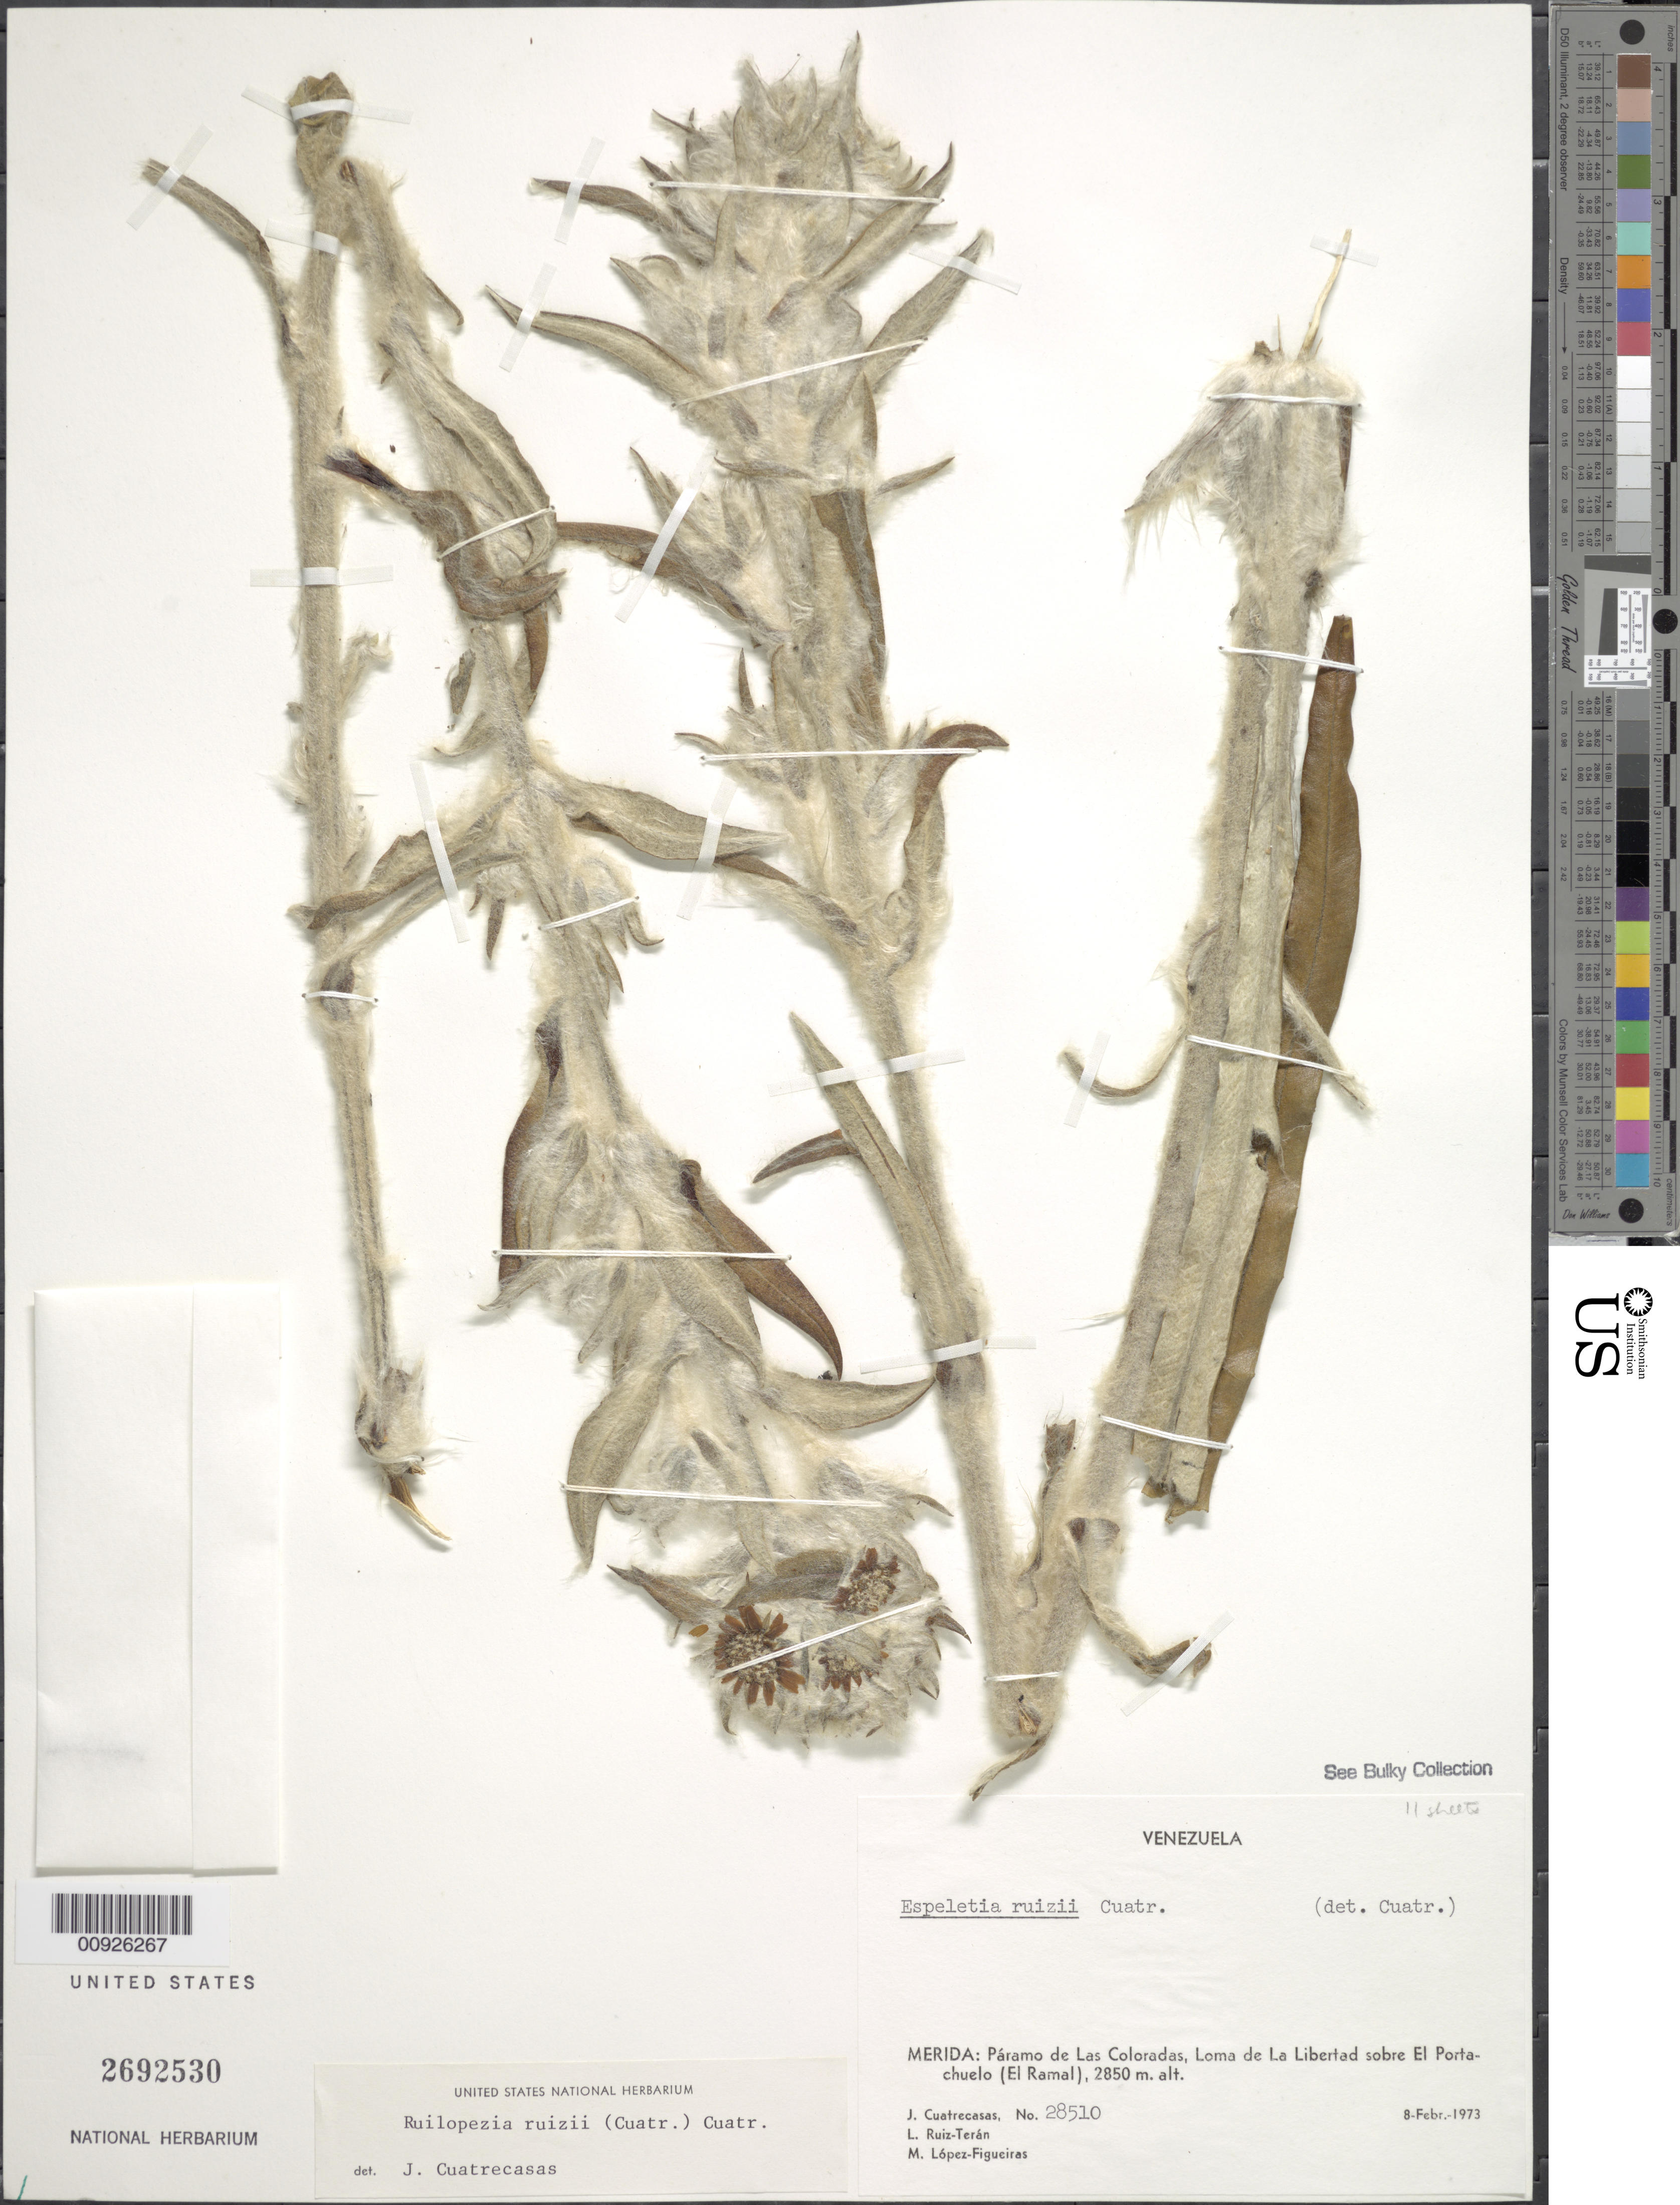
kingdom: Plantae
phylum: Tracheophyta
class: Magnoliopsida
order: Asterales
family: Asteraceae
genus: Ruilopezia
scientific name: Ruilopezia ruizii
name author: (Cuatrec.) Cuatrec.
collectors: J. Cuatrecasas, L. E. Ruíz-Terán & M. López Figueiras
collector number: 28510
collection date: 1973-02-08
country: Venezuela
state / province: Mérida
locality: P. de las Coloradas. Loma de la Libertad sobre El Portachuelo (El Ramal)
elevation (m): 2850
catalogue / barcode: US 2692530